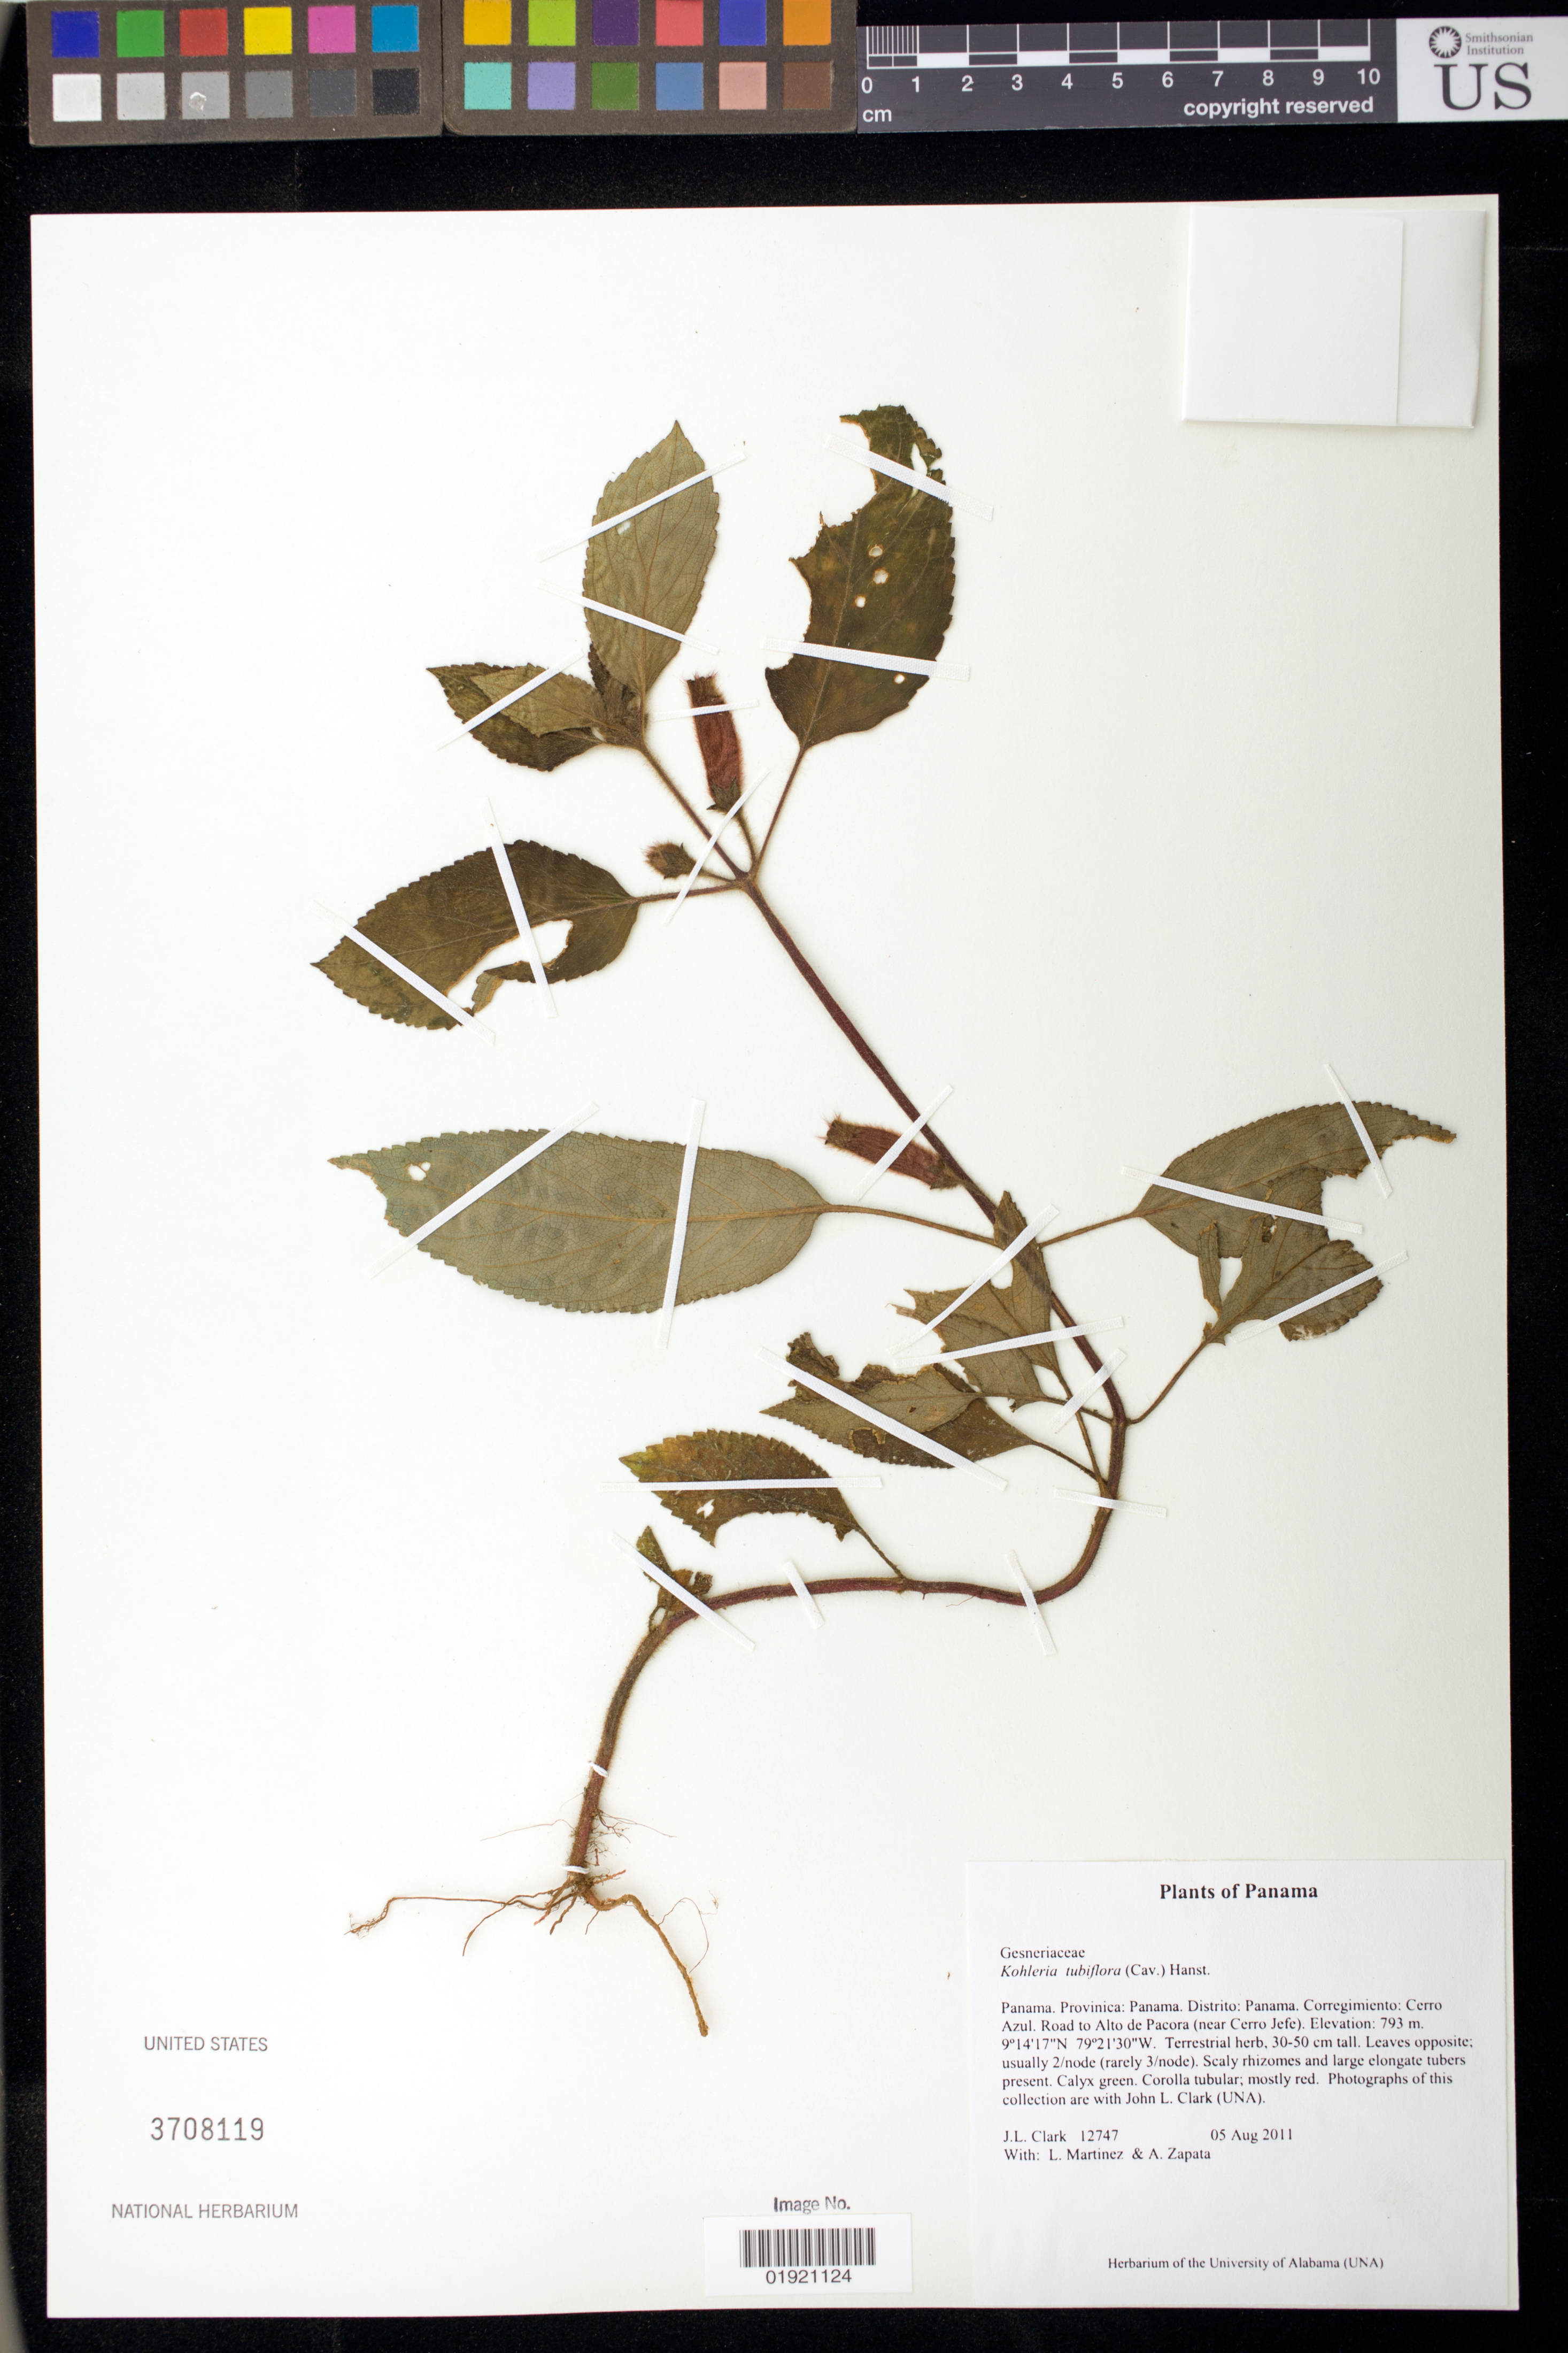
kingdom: Plantae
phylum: Tracheophyta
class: Magnoliopsida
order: Lamiales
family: Gesneriaceae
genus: Kohleria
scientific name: Kohleria tubiflora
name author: (Cav.) Hanst.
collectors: J. L. Clark, L. Martinez & A. Zapata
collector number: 12747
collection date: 2011-08-05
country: Panama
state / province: Panamá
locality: Distrito:Panama. Corregimiento: Cerro Azul. Road to Alto de Pacora (near Cerro Jefe).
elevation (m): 793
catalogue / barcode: US 3708119